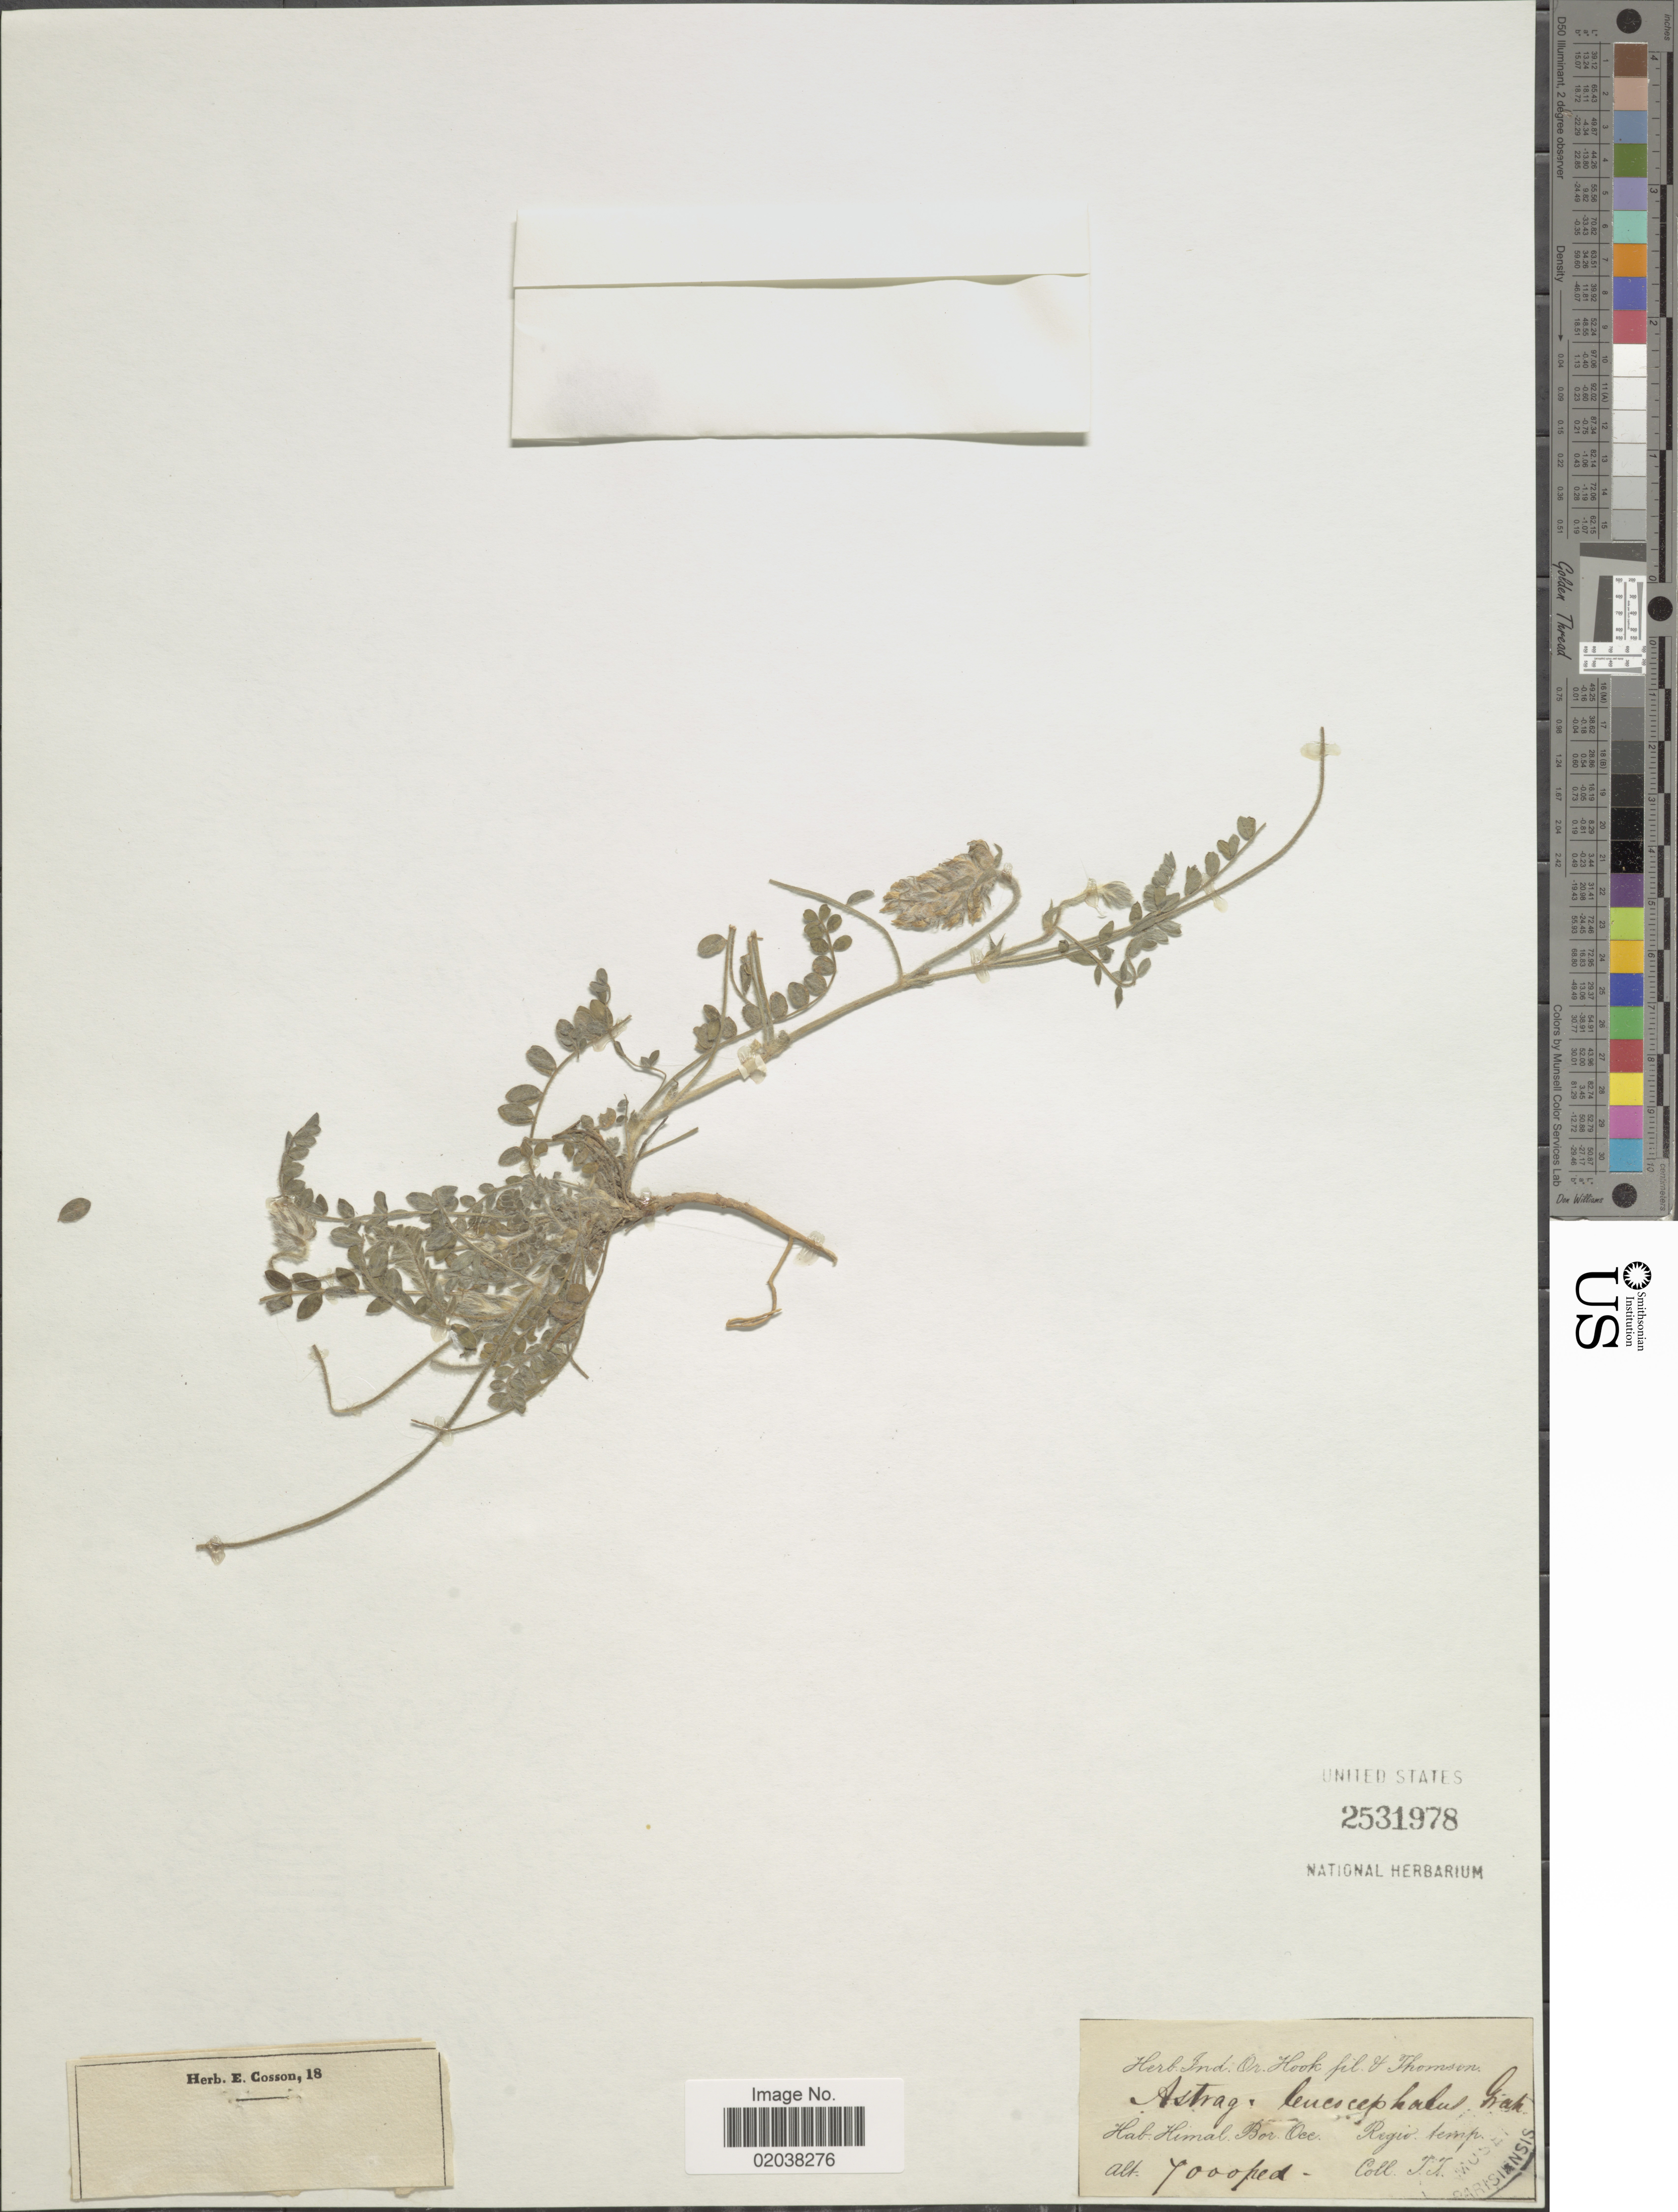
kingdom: Plantae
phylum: Tracheophyta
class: Magnoliopsida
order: Fabales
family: Fabaceae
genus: Astragalus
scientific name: Astragalus leucocephalus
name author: Bunge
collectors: T. Thomson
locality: Regio tem., Hab. Himal Bor. Occ.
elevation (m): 2134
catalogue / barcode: US 2531978